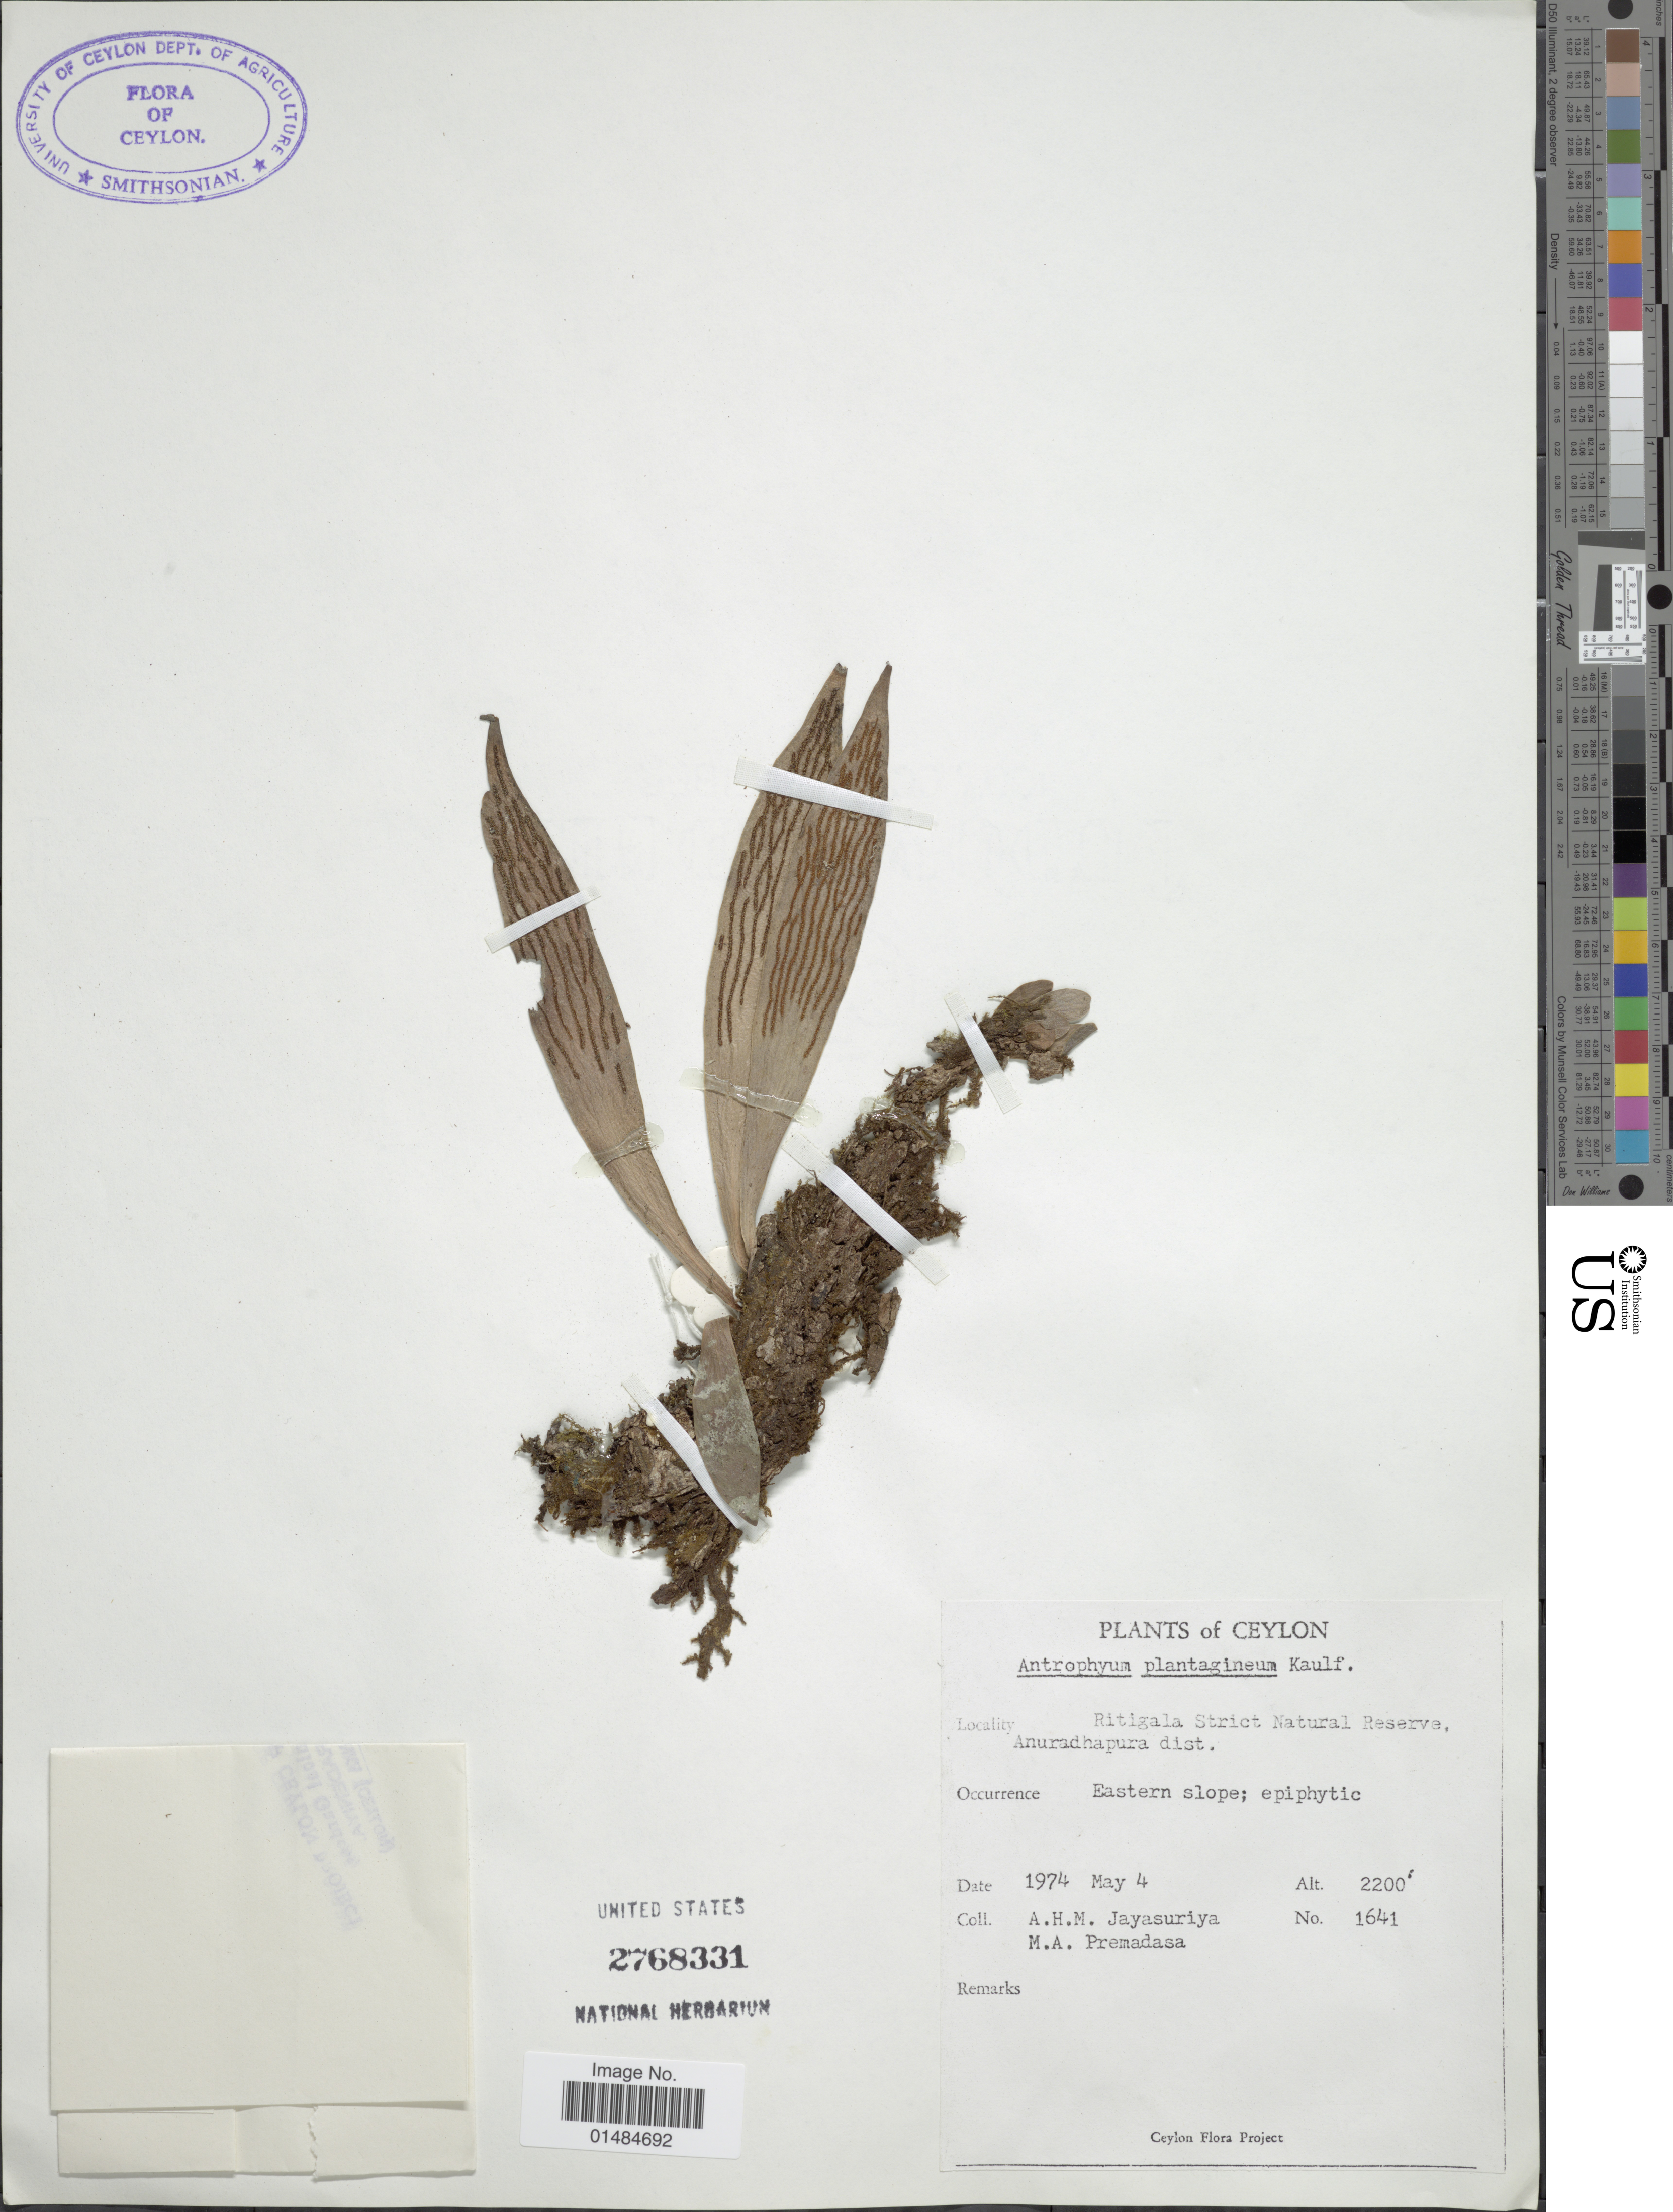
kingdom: Plantae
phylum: Tracheophyta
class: Polypodiopsida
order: Polypodiales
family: Pteridaceae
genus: Antrophyum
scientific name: Antrophyum plicatum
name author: Fée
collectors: A. H. Jayasuriya & M. Premadasa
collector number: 1641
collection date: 1974-05-04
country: Sri Lanka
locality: Ritigala Strict Natural Reserve, Anuradhapura dist.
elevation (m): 671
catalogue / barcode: US 2768331